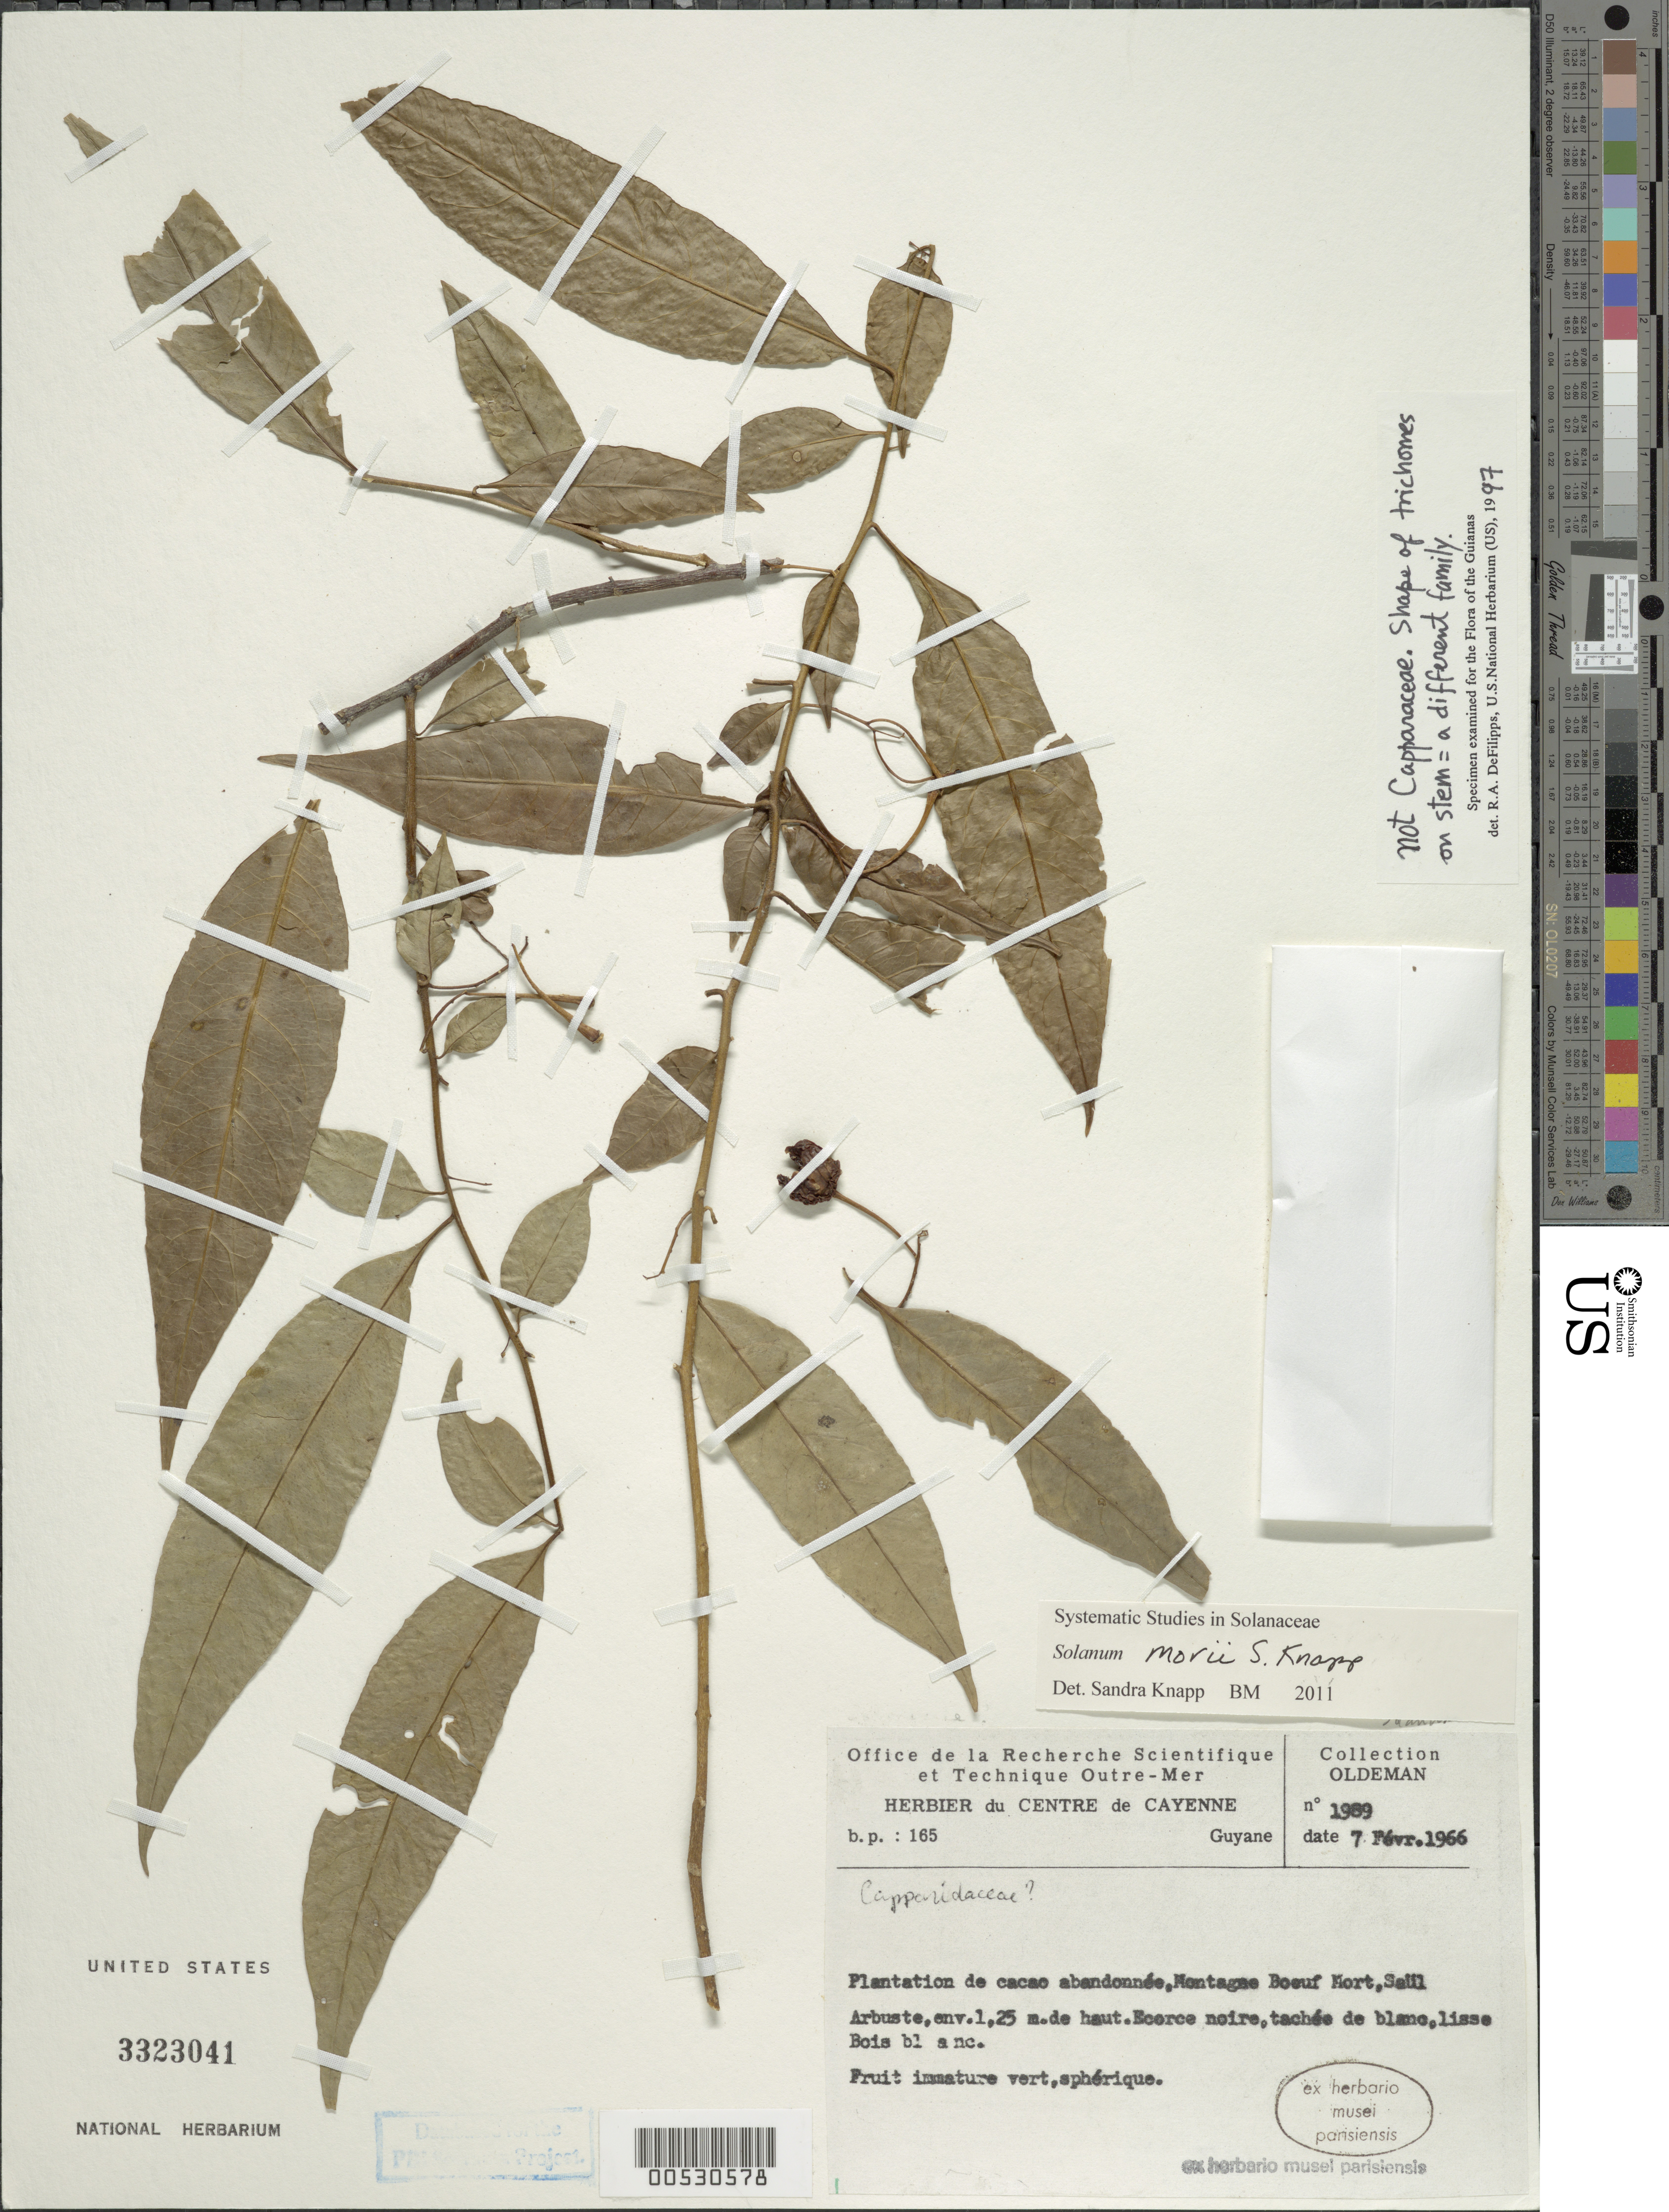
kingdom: Plantae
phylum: Tracheophyta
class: Magnoliopsida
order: Solanales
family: Solanaceae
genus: Solanum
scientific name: Solanum morii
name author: S. Knapp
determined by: Knapp, S. D.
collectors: R. Oldeman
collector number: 1989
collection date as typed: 7-Feb-66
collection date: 1966-02-07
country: French Guiana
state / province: Saint-Laurent-du-Maroni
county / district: Saül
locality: Montagne Boeuf Mort, Saül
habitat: Plantation de cacao abandonnée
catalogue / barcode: US 3323041